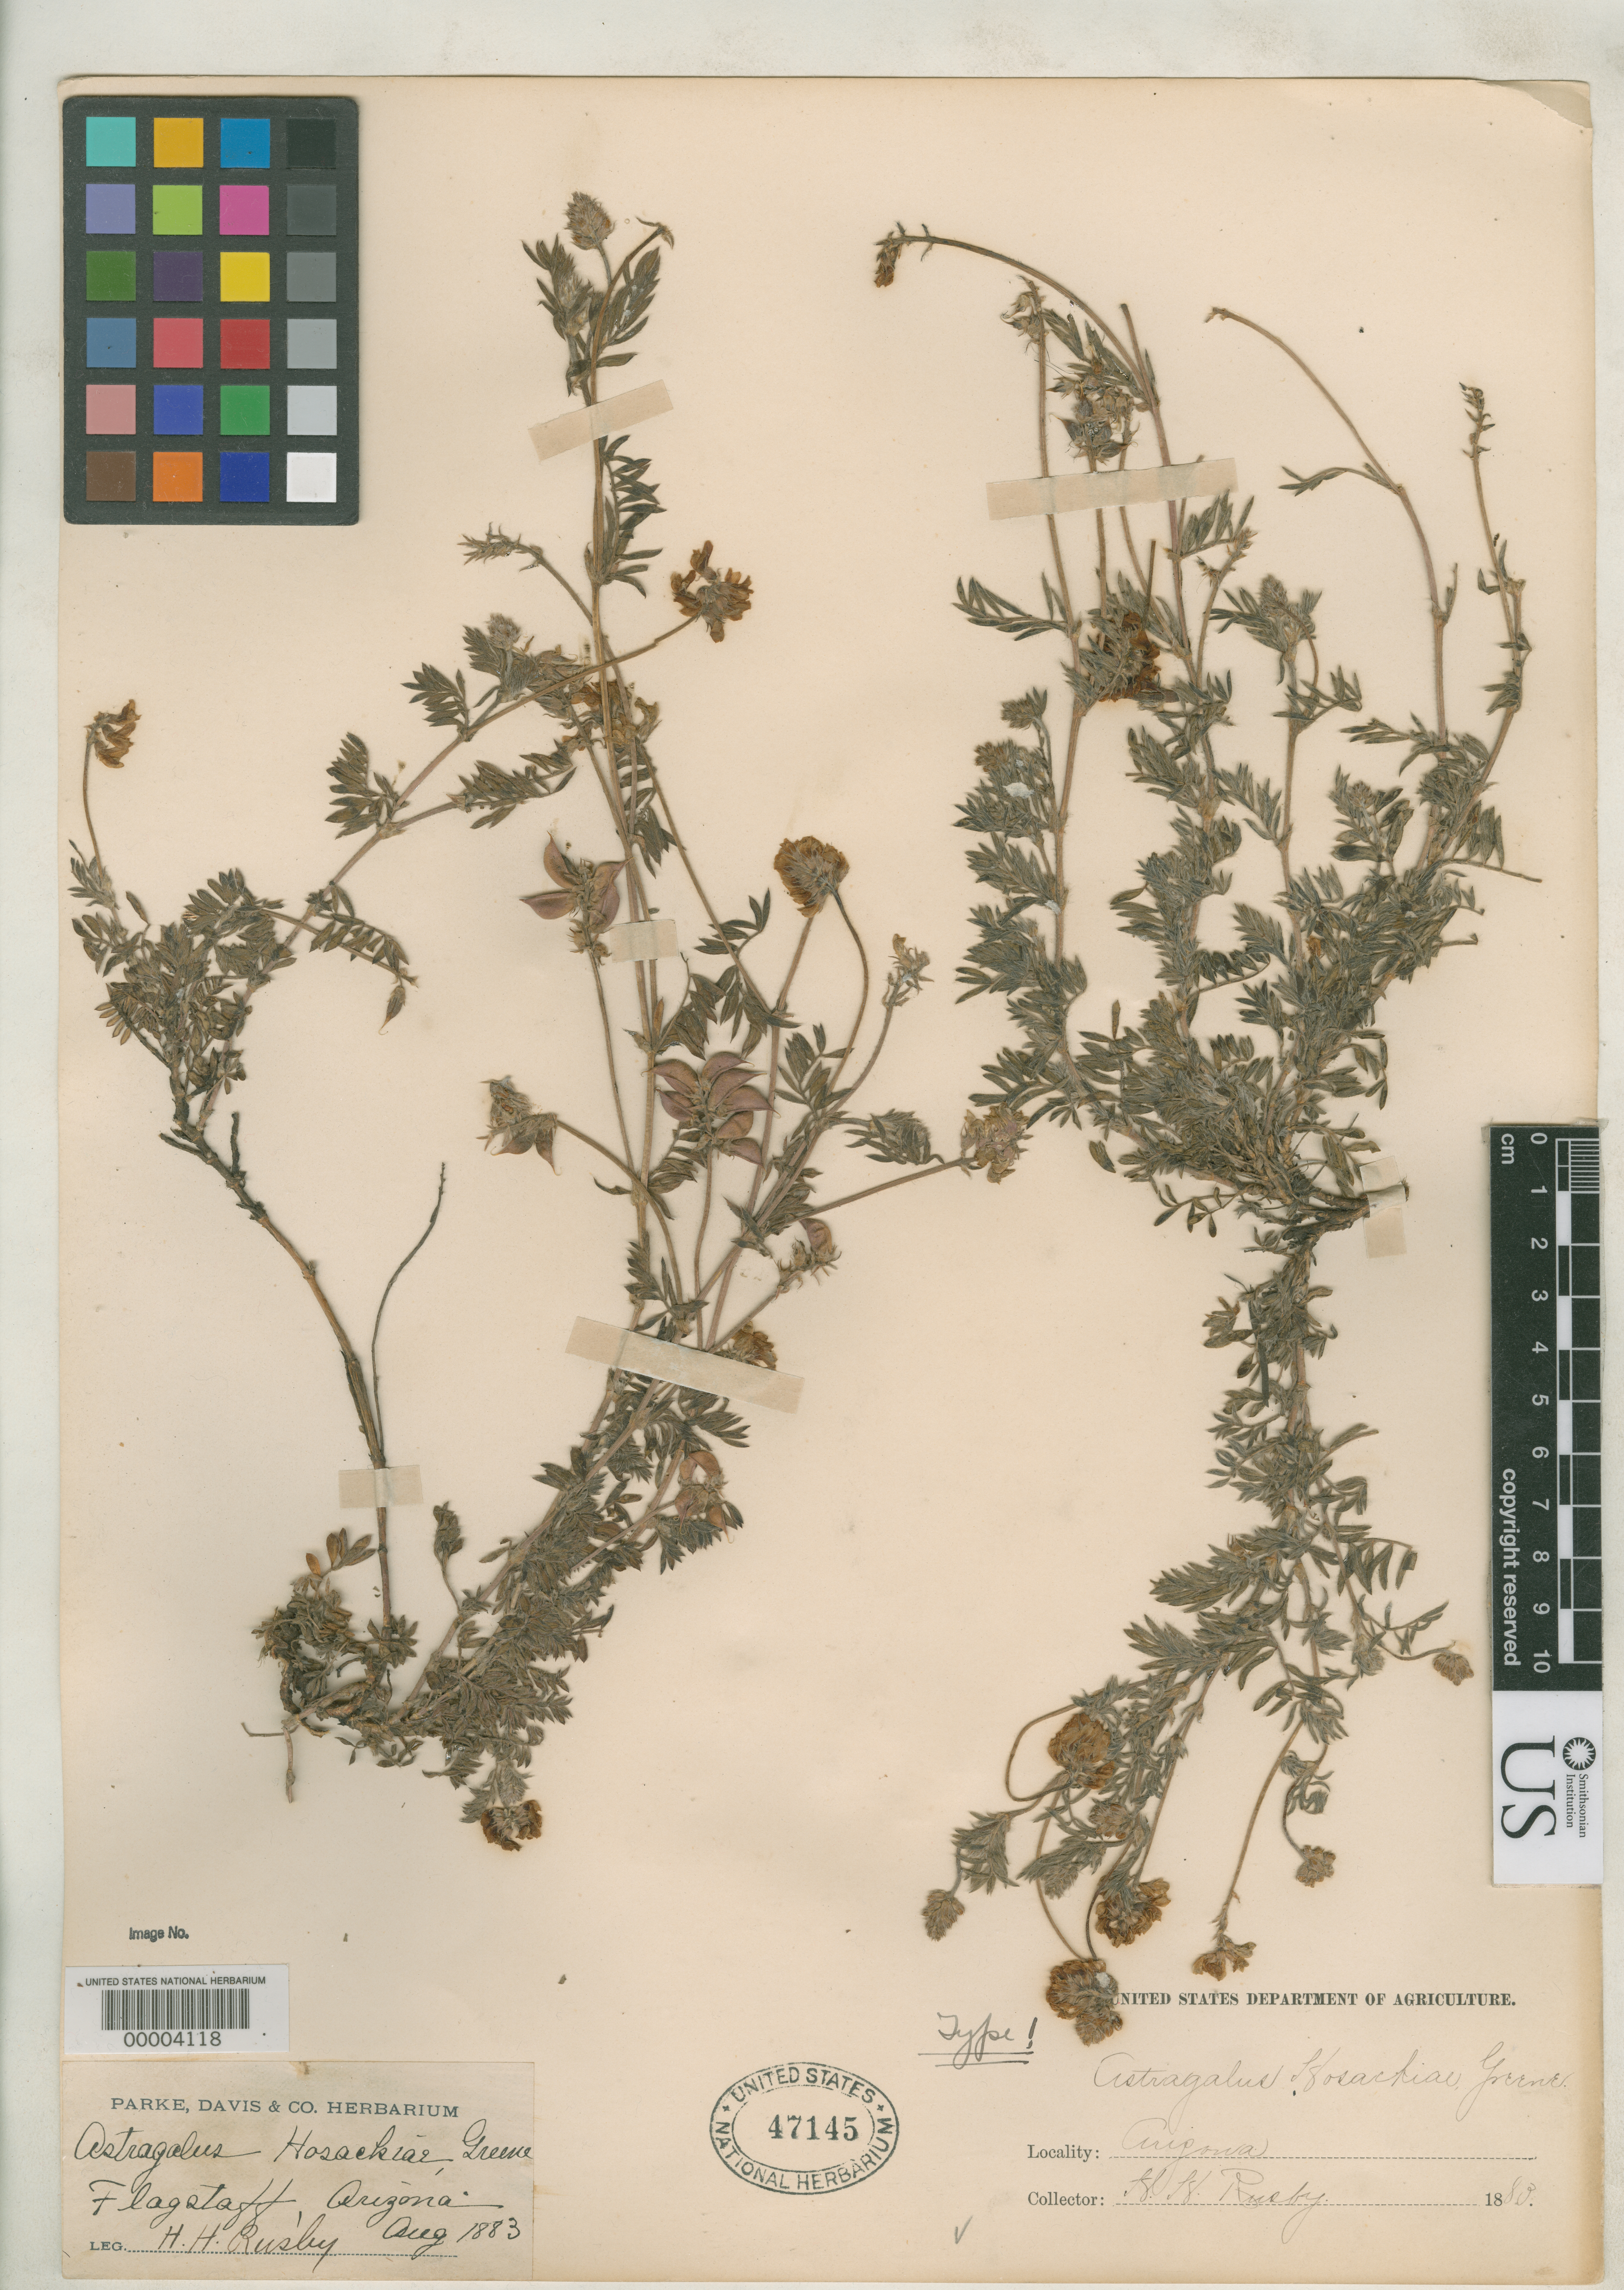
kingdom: Plantae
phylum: Tracheophyta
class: Magnoliopsida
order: Fabales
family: Fabaceae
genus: Astragalus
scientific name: Astragalus hosackiae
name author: Greene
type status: Possible Type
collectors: H. H. Rusby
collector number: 579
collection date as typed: Aug 1883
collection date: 1883-08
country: United States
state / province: Arizona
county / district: Coconino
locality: Flagstaff.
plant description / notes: Annotated "Type" in unknown hand (Thornber script?); protologue cites only collector name & year, without collection number or precise locality or date.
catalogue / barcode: US 47145